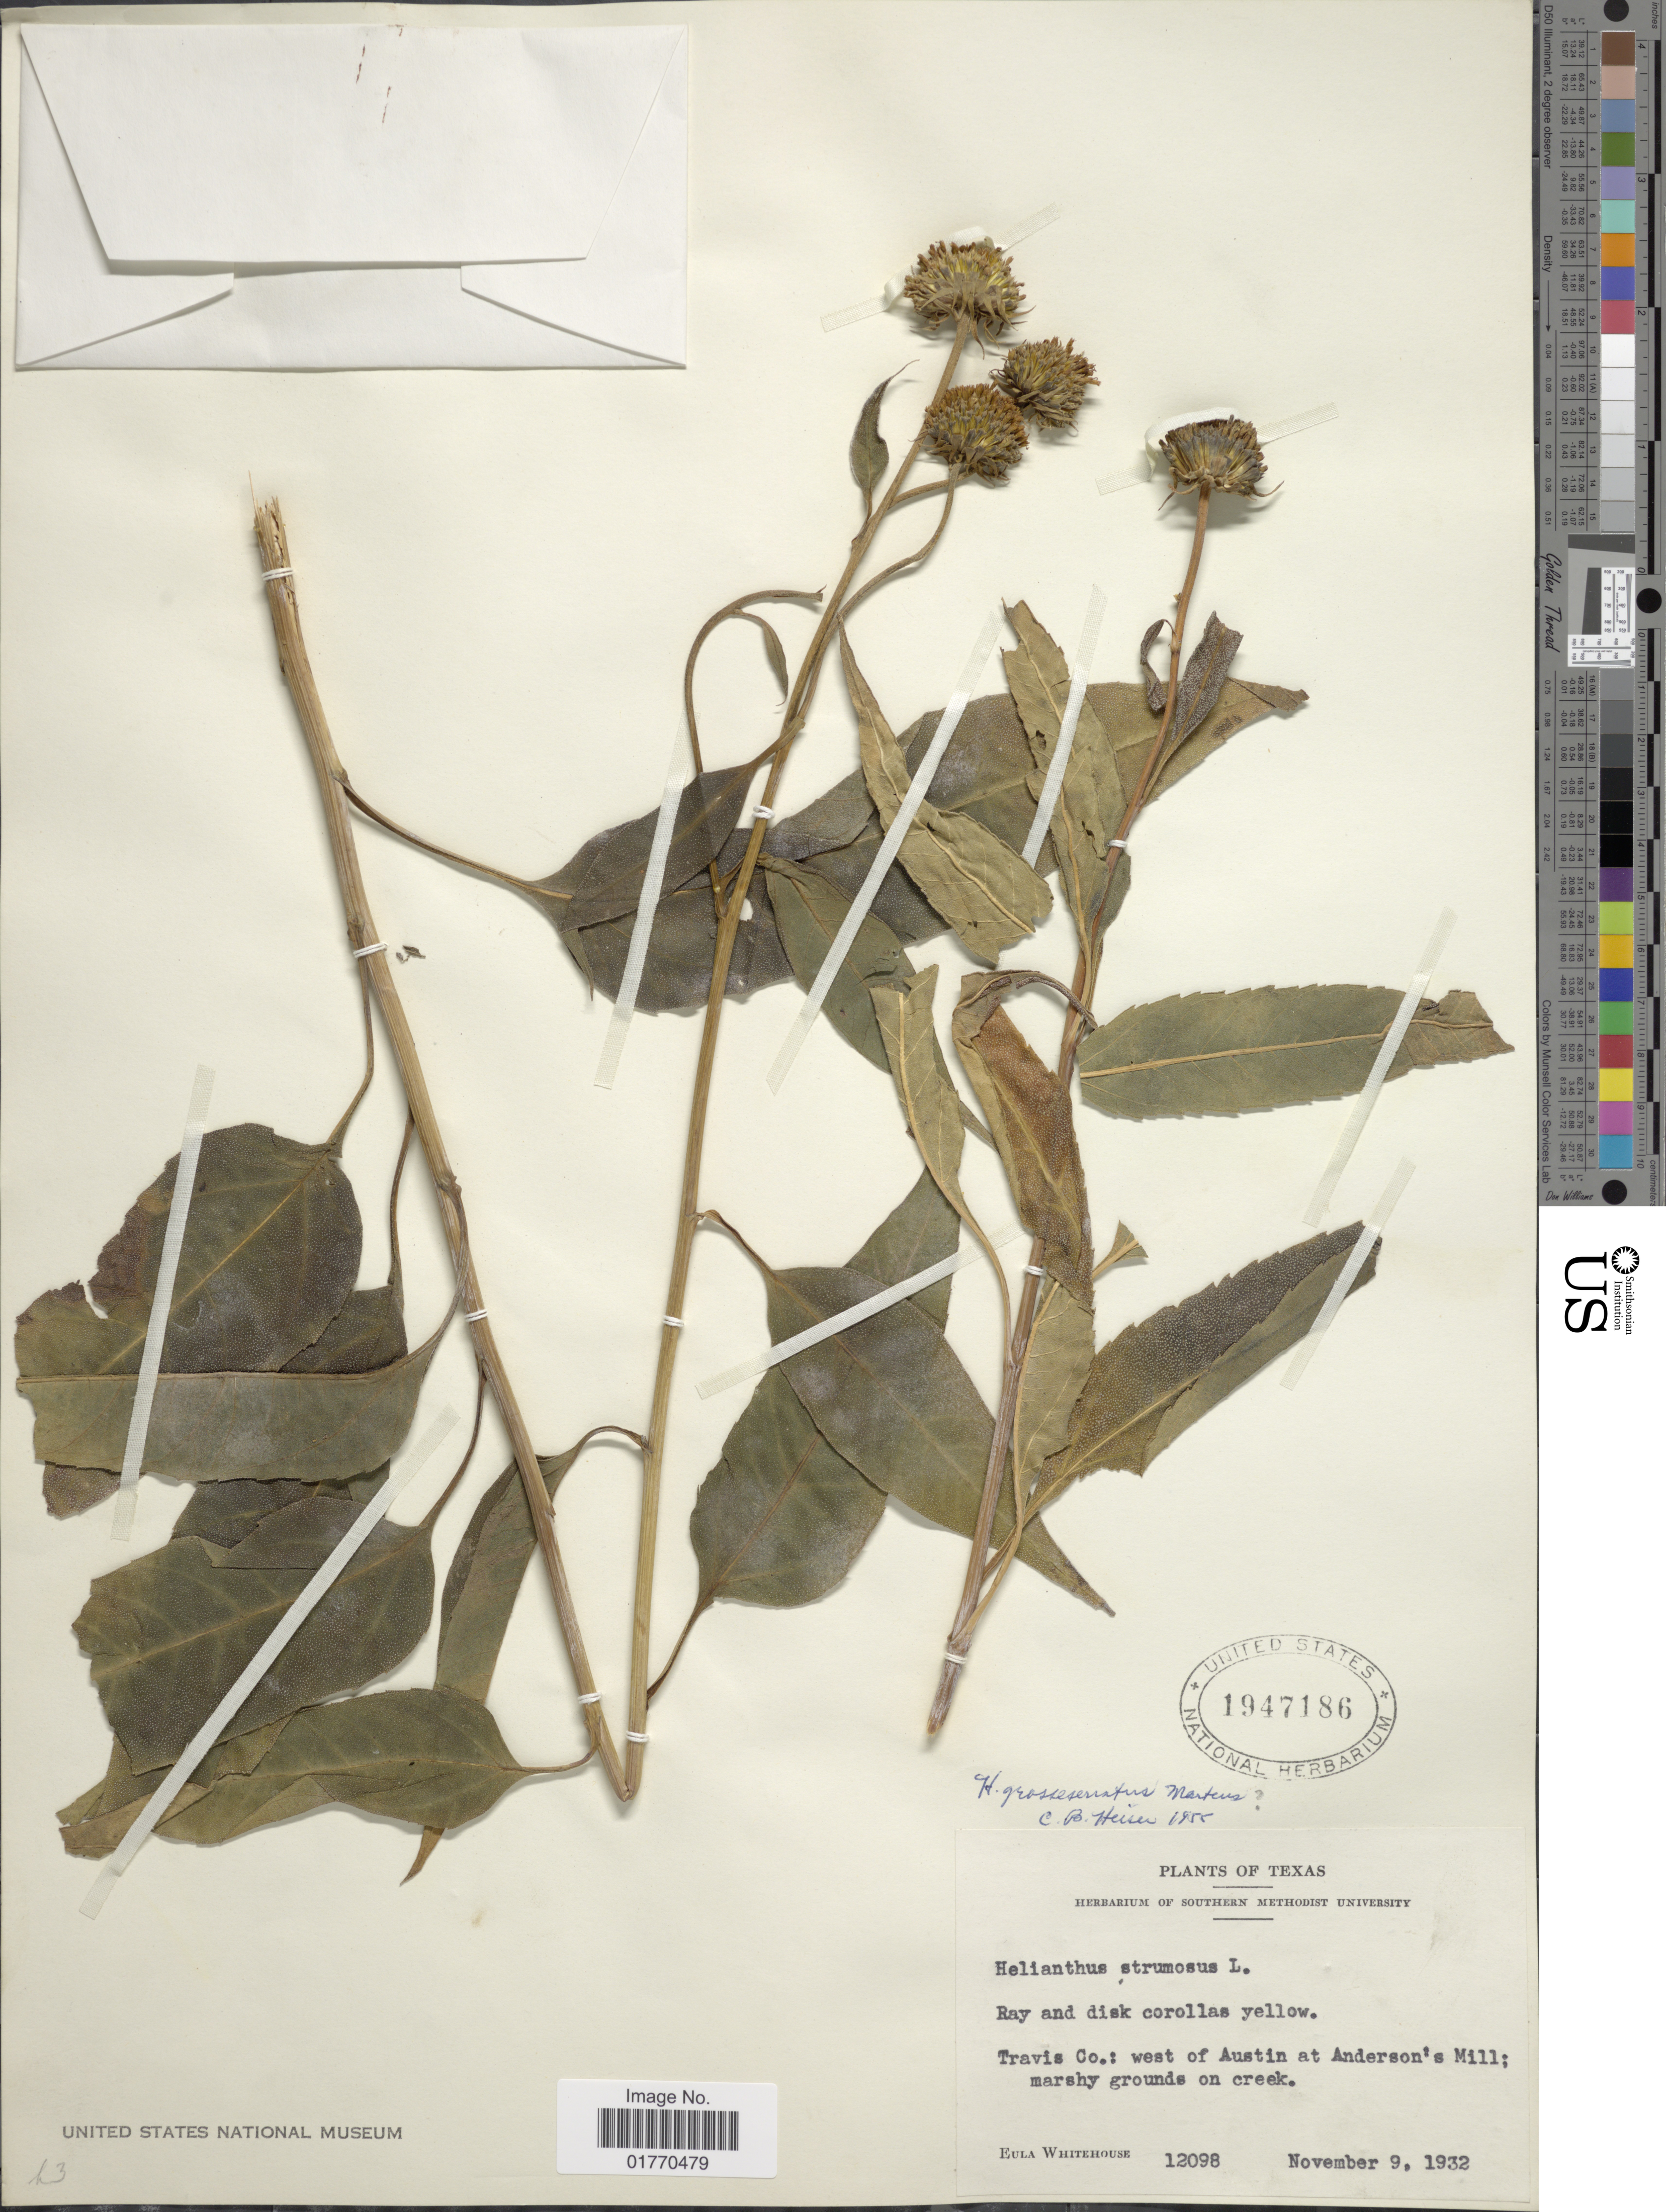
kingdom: Plantae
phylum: Tracheophyta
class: Magnoliopsida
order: Asterales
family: Asteraceae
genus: Helianthus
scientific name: Helianthus grosseserratus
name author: M. Martens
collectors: E. Whitehouse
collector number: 12098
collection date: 1932-11-09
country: United States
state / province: Texas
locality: Travis Co.: west of Austin at Anderson's Mill; mrshy grounds on creek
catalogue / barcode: US 1947186